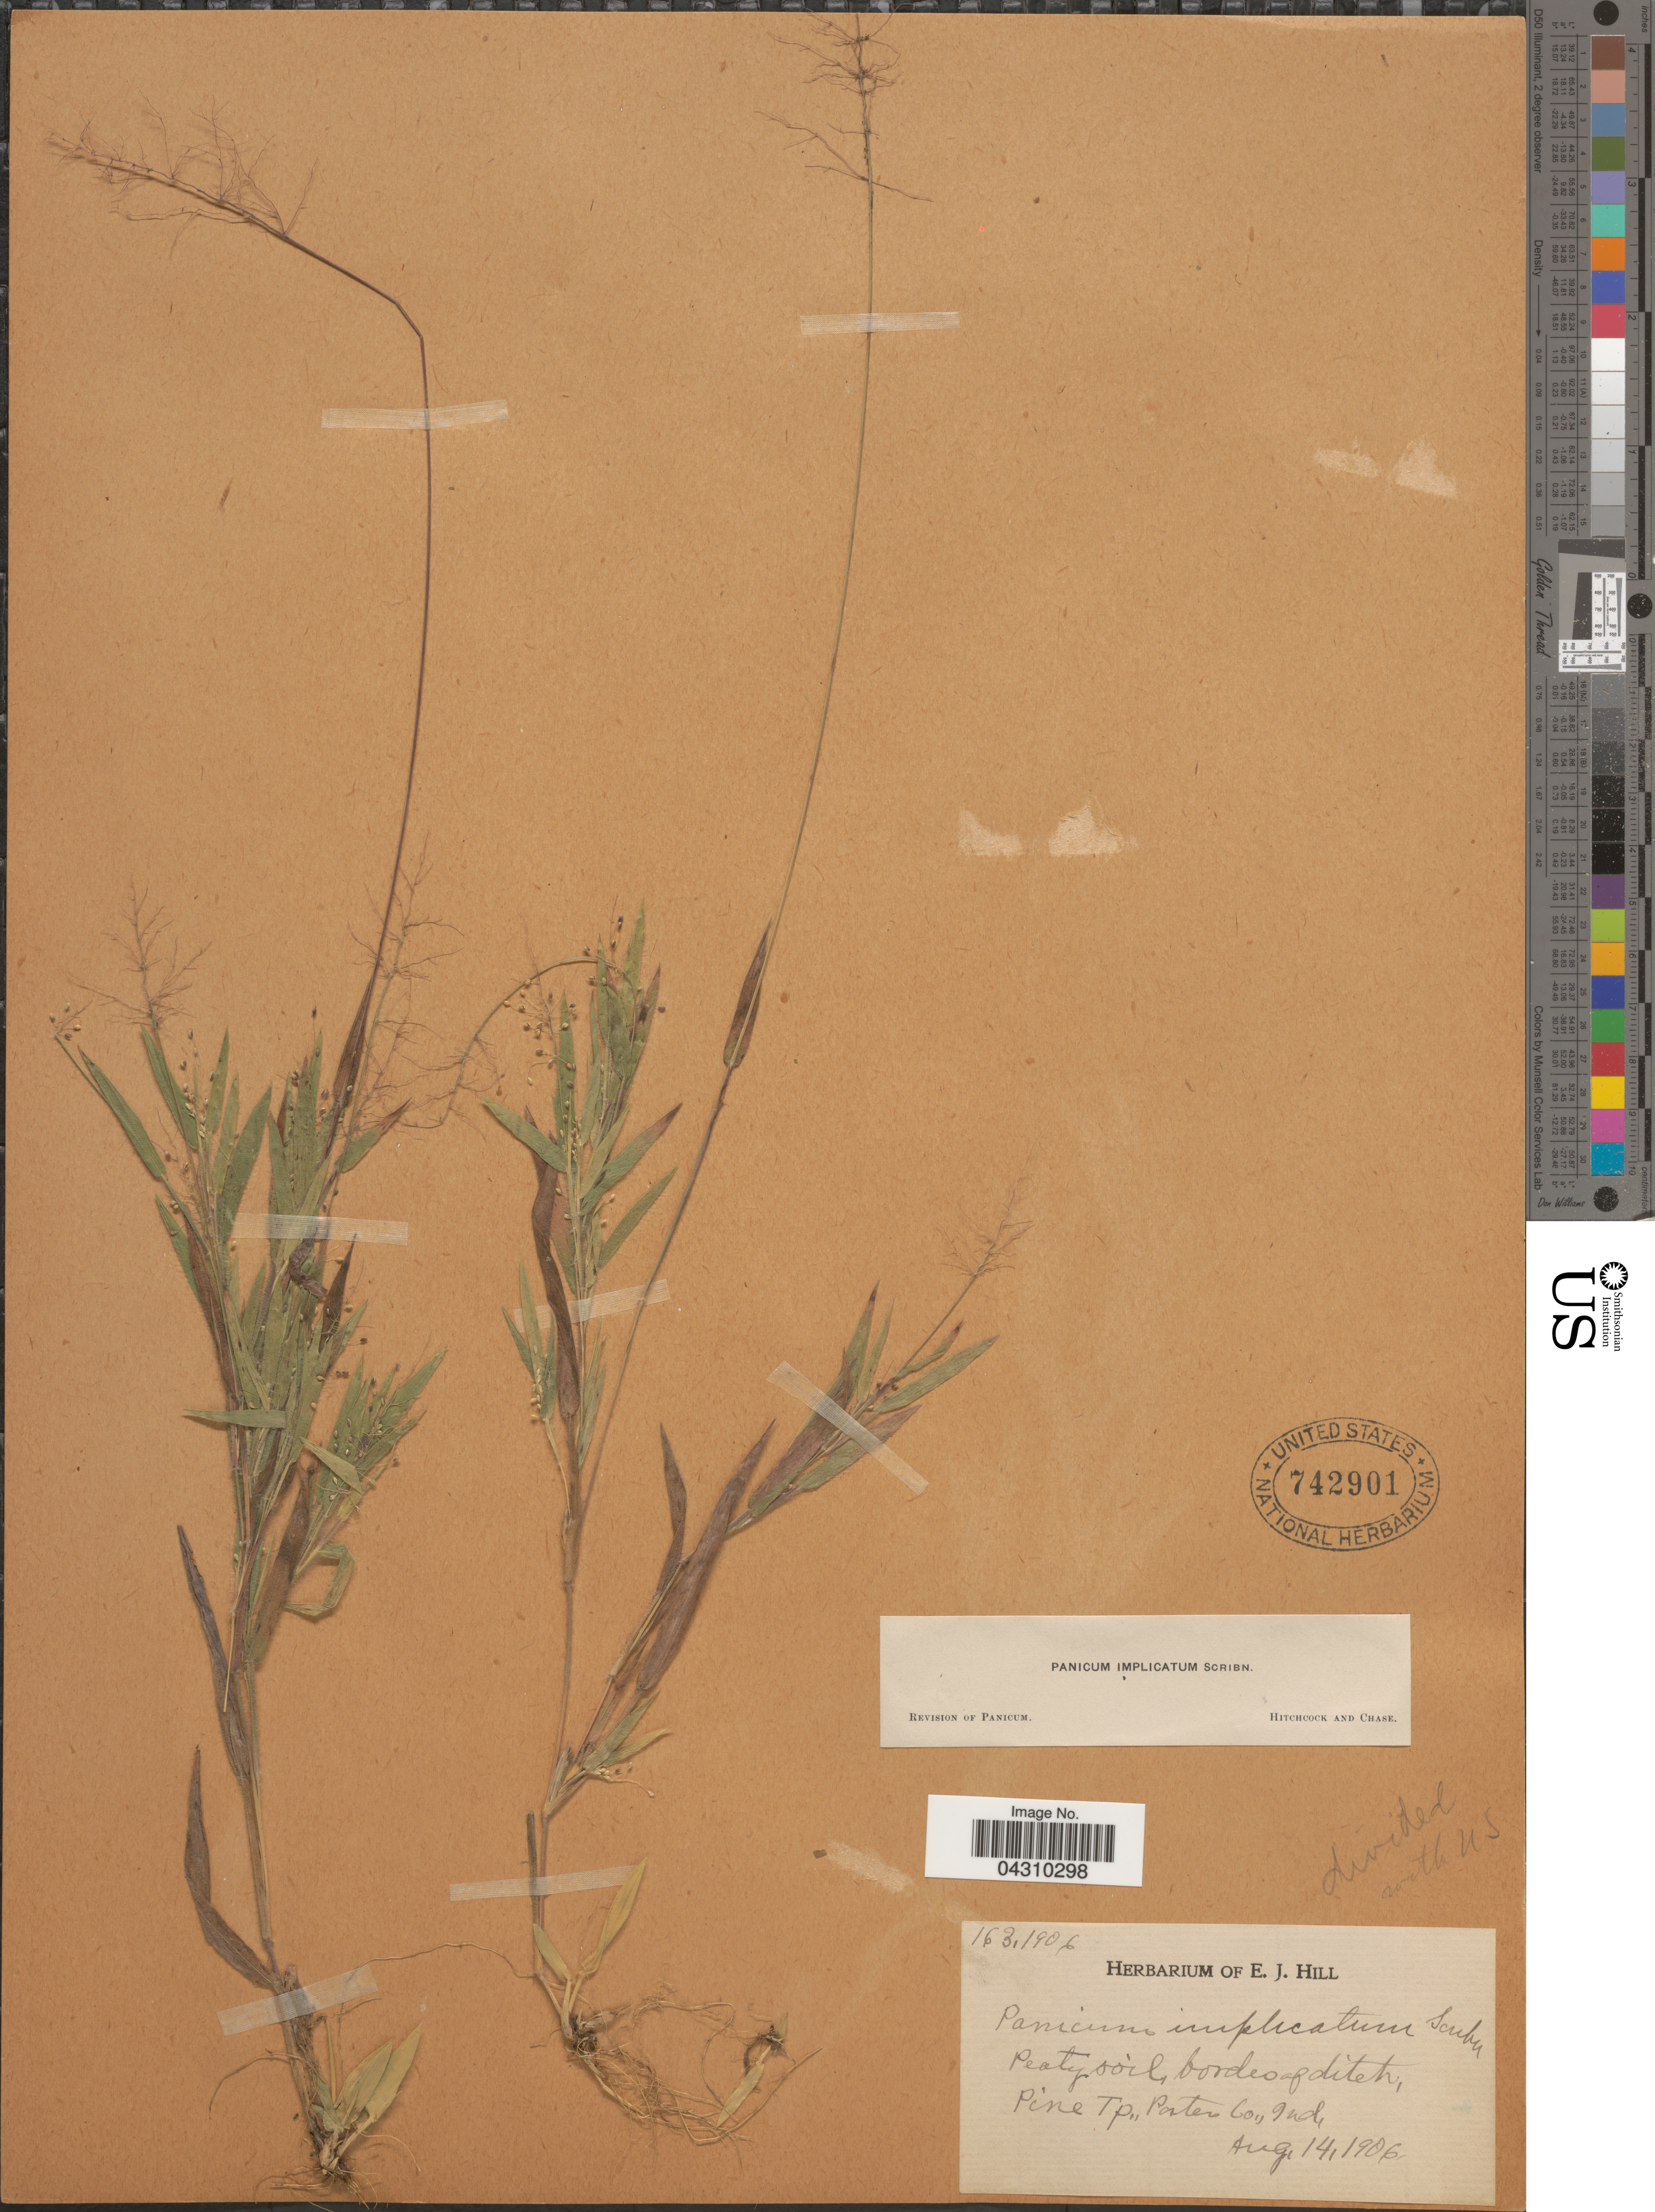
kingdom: Plantae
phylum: Tracheophyta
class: Liliopsida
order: Poales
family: Poaceae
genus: Dichanthelium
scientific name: Dichanthelium acuminatum var. acuminatum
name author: (Sw.) Gould & C.A. Clark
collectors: Ex herb. E. J. Hill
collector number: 163,1906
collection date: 1906-08-14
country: United States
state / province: Indiana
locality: Peaty soil, border of ditch, Pine Tp., Porter Co.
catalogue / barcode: US 742901